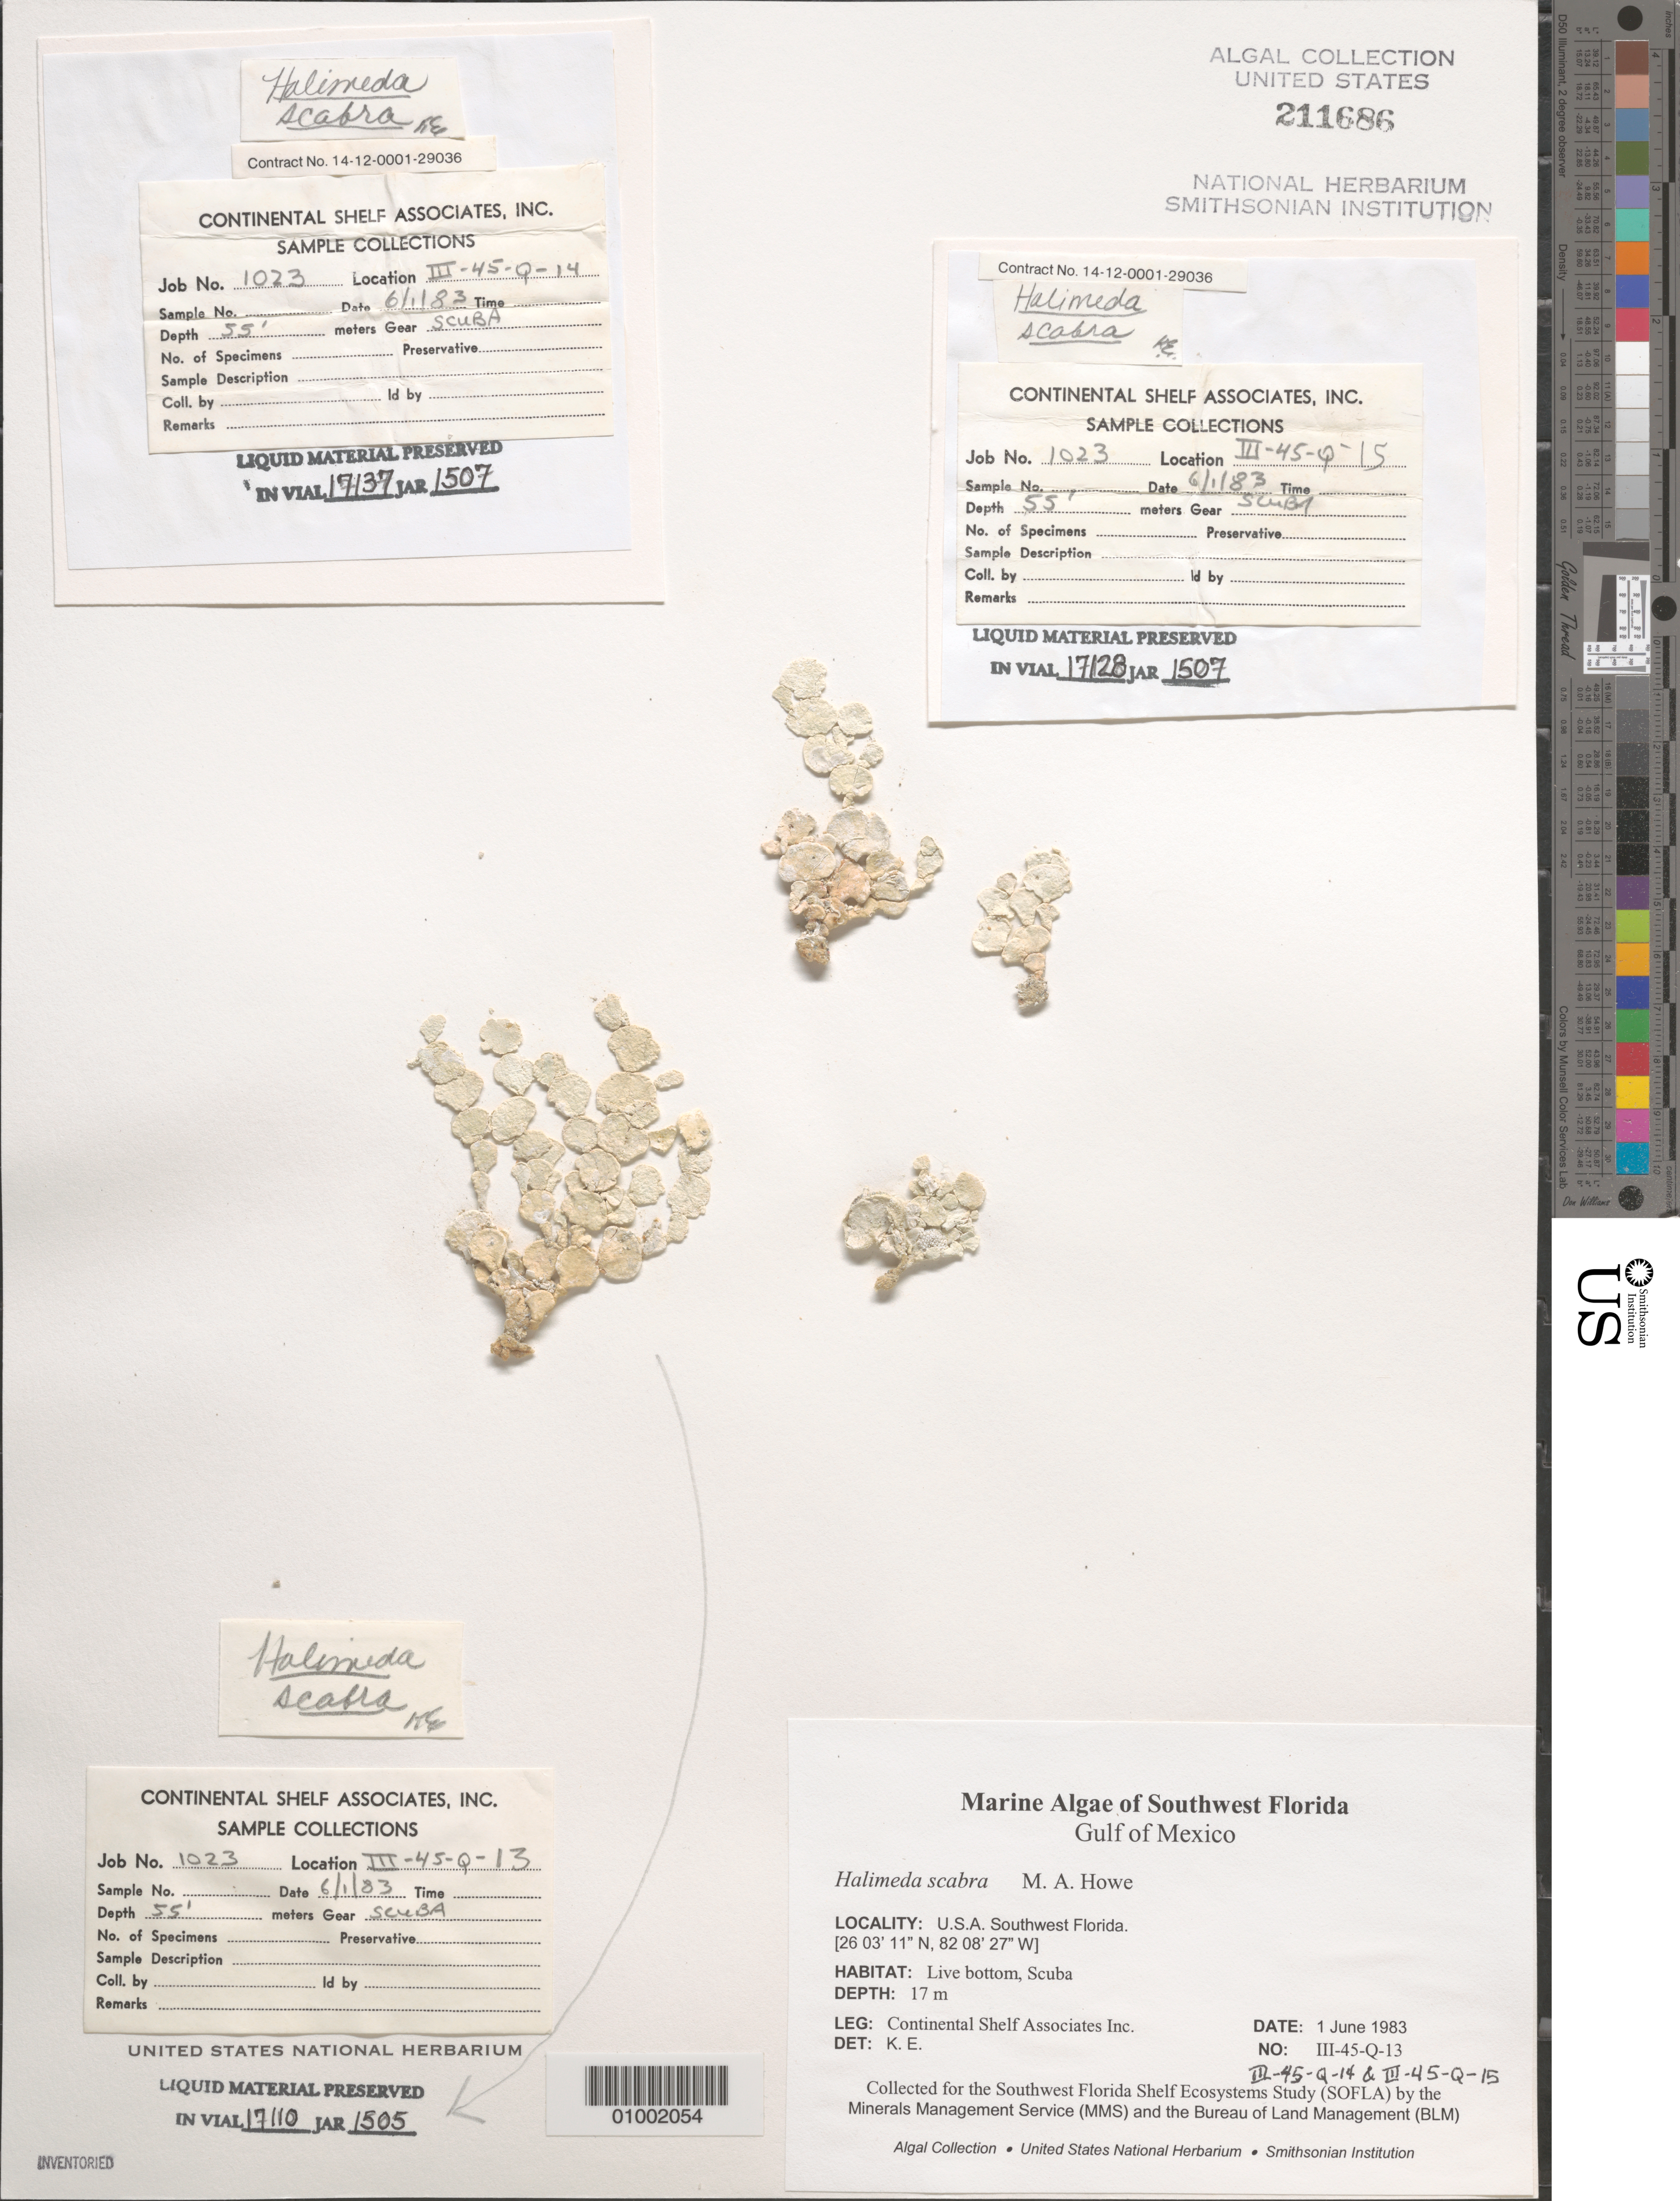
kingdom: Plantae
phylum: Chlorophyta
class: Ulvophyceae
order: Bryopsidales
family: Halimedaceae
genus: Halimeda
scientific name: Halimeda scabra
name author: M. Howe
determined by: E., K.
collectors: Continental Shelf Associates Inc.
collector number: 1023-III-45-Q-13 & 1023-III-45-Q-14 & 1023-III-45-Q-15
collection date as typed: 01 Jun 1983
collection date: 1983-06-01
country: United States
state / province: Florida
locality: Gulf of Mexico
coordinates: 26 03'11"N, 82 08'27"W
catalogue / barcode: US 211686